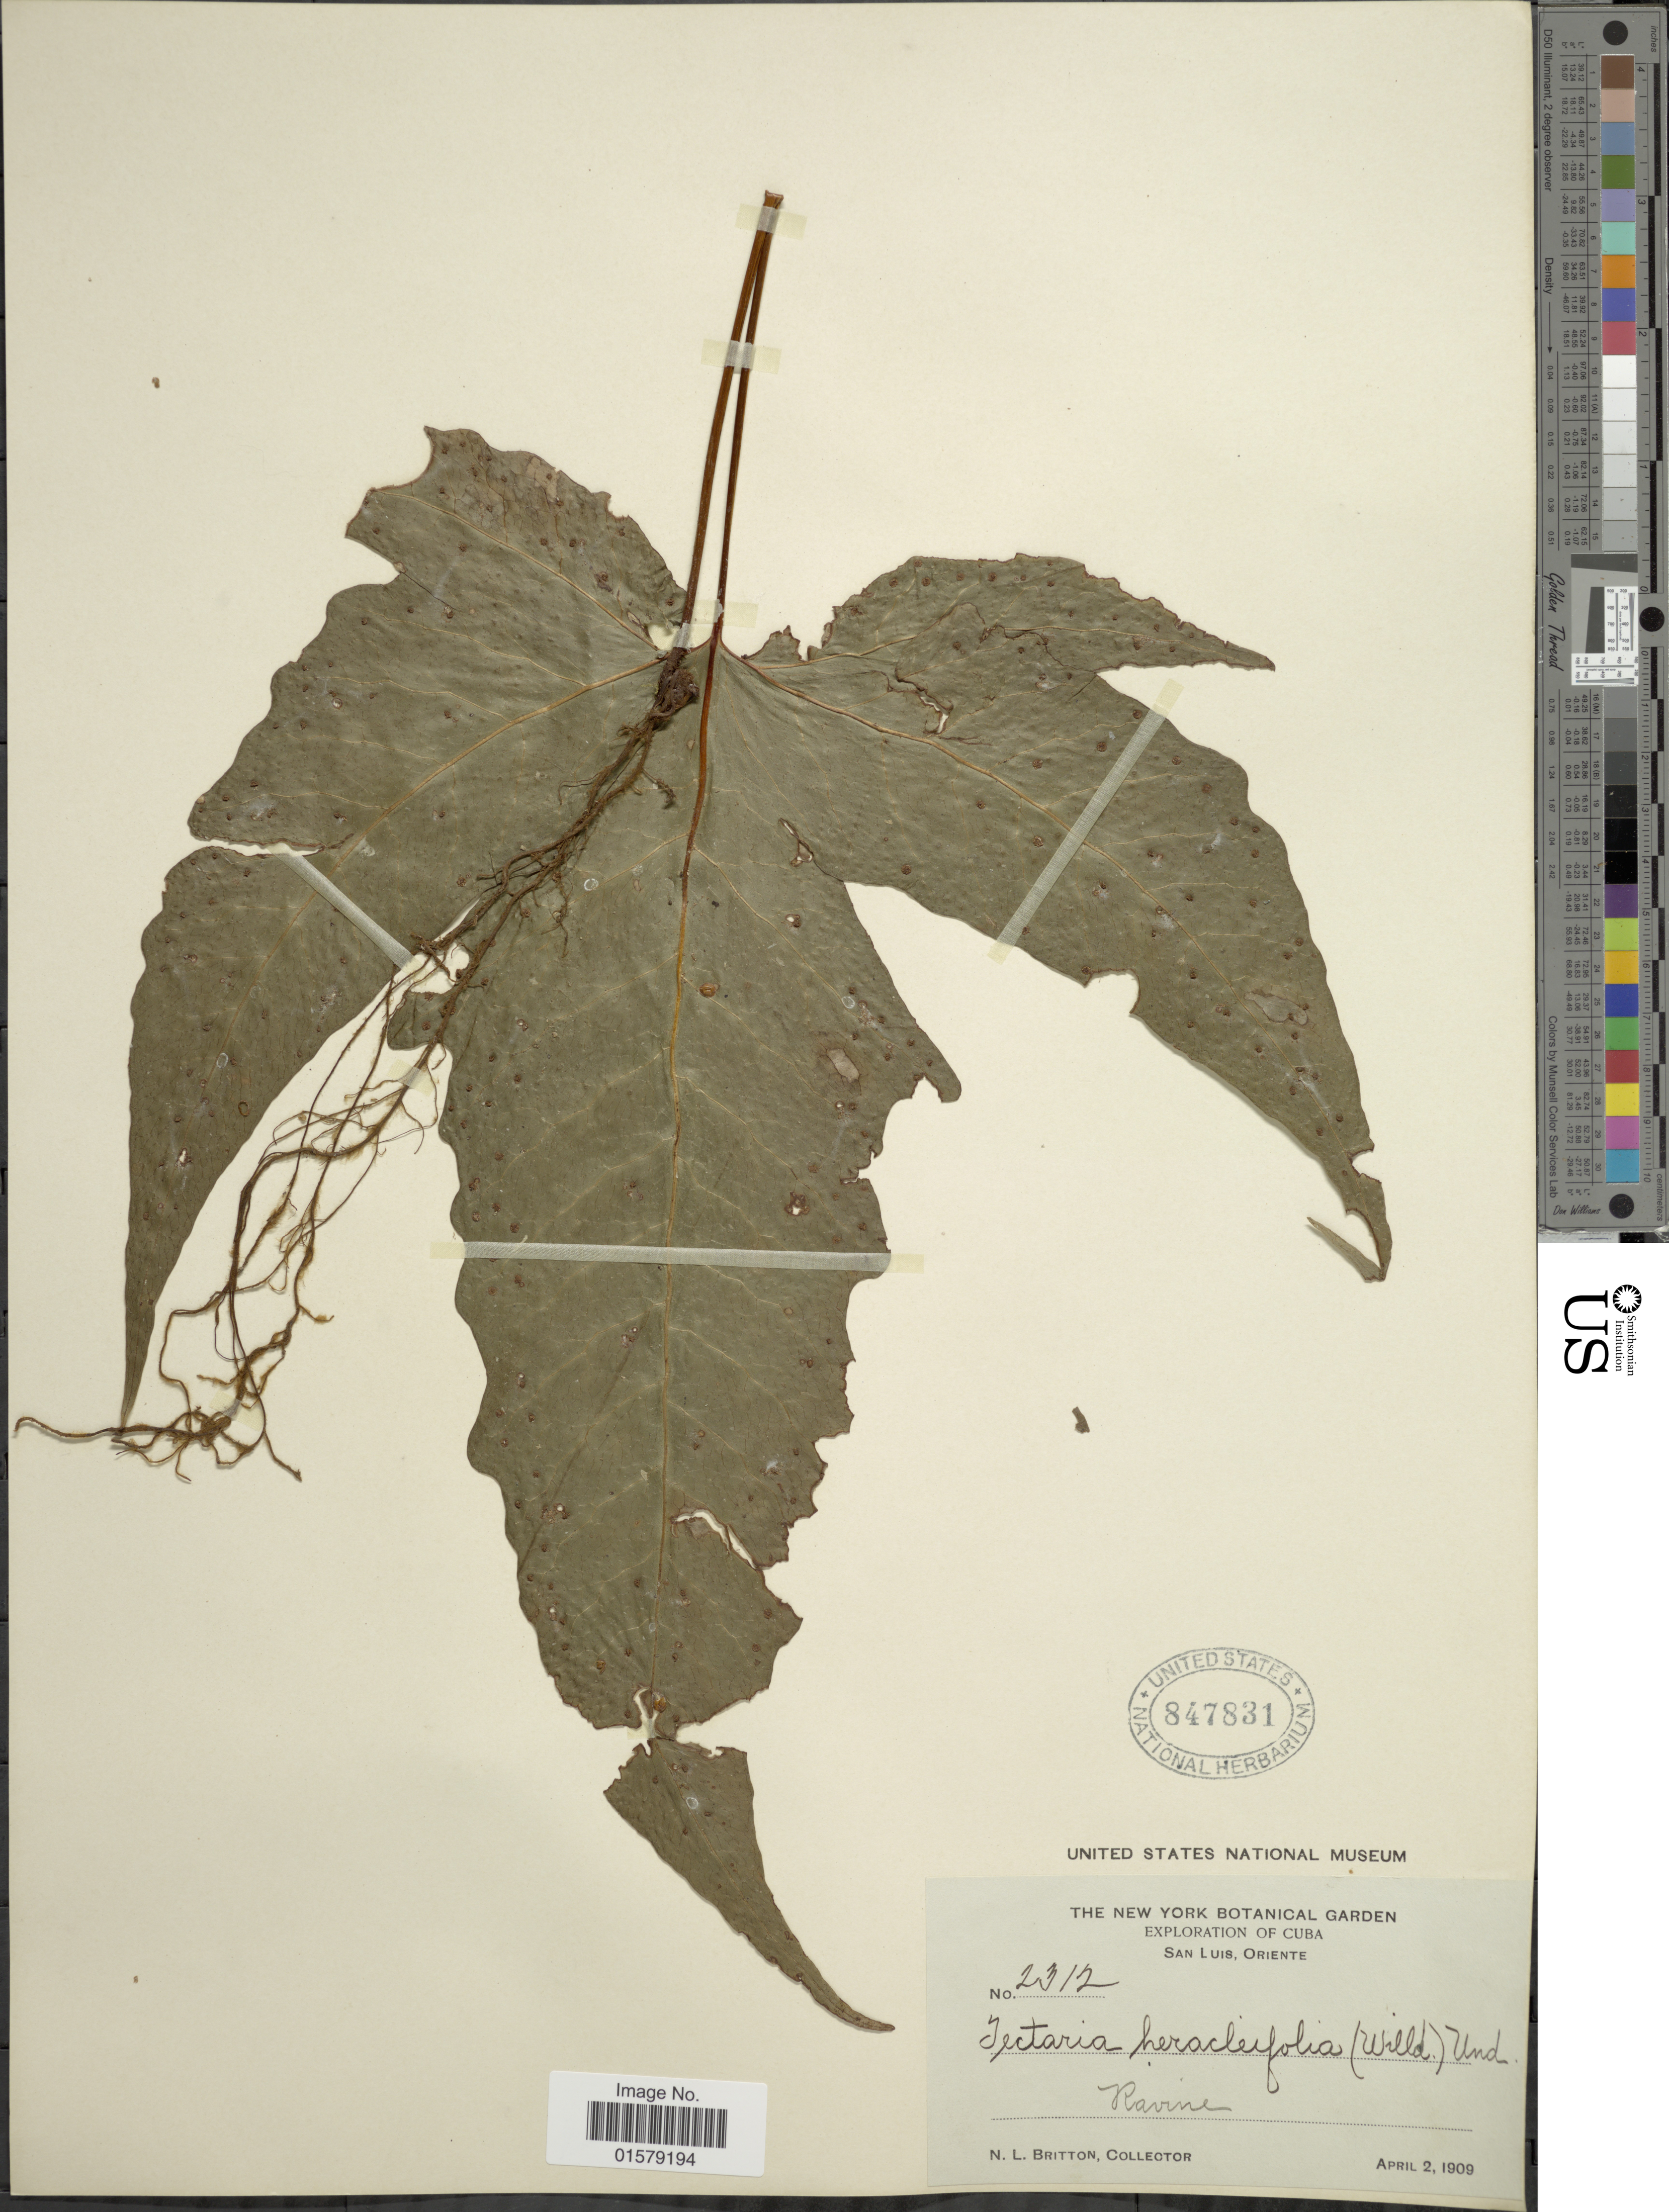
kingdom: Plantae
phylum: Tracheophyta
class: Polypodiopsida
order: Polypodiales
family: Tectariaceae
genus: Tectaria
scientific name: Tectaria heracleifolia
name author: (Willd.) Underw.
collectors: N. Britton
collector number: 2312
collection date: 1909-04-02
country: Cuba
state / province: Oriente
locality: San Luis, ravine.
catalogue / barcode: US 847831